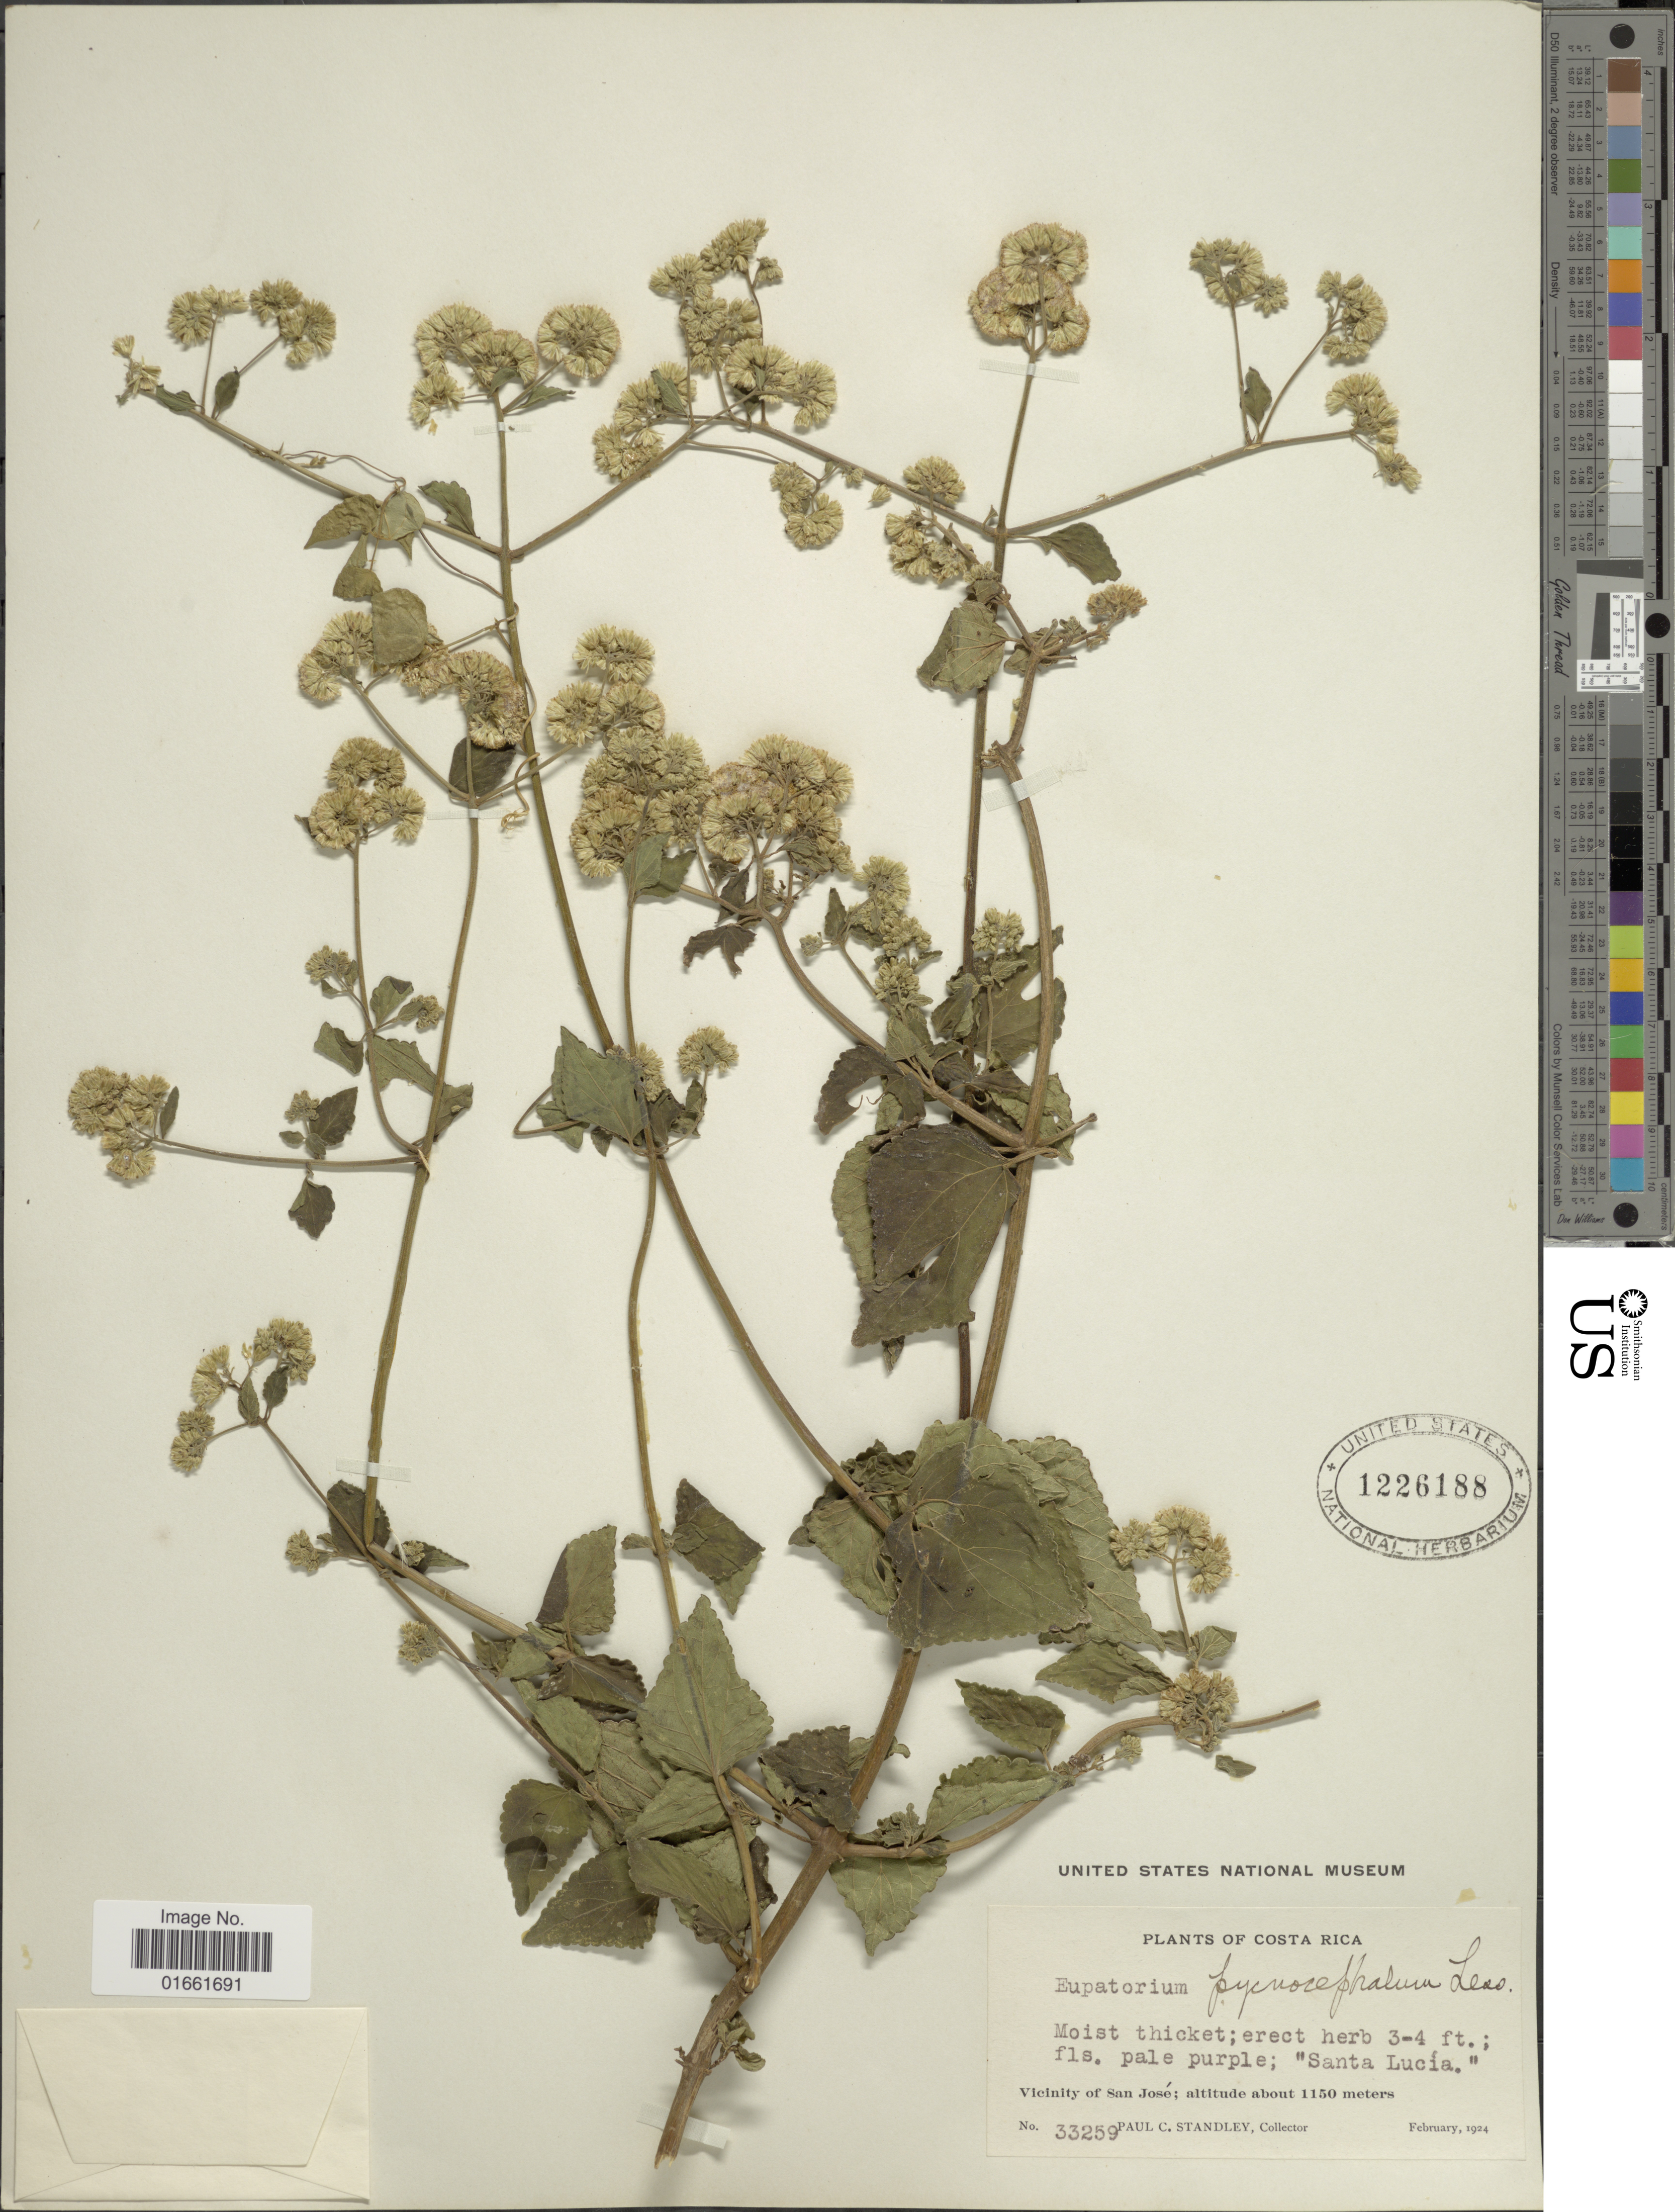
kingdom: Plantae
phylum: Tracheophyta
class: Magnoliopsida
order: Asterales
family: Asteraceae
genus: Fleischmannia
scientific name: Fleischmannia pratensis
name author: (Klatt) R.M. King & H. Rob.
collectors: P. C. Standley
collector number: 33259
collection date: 1924-02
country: Costa Rica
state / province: San José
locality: Vicinity of San Jose.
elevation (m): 1150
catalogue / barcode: US 1226188